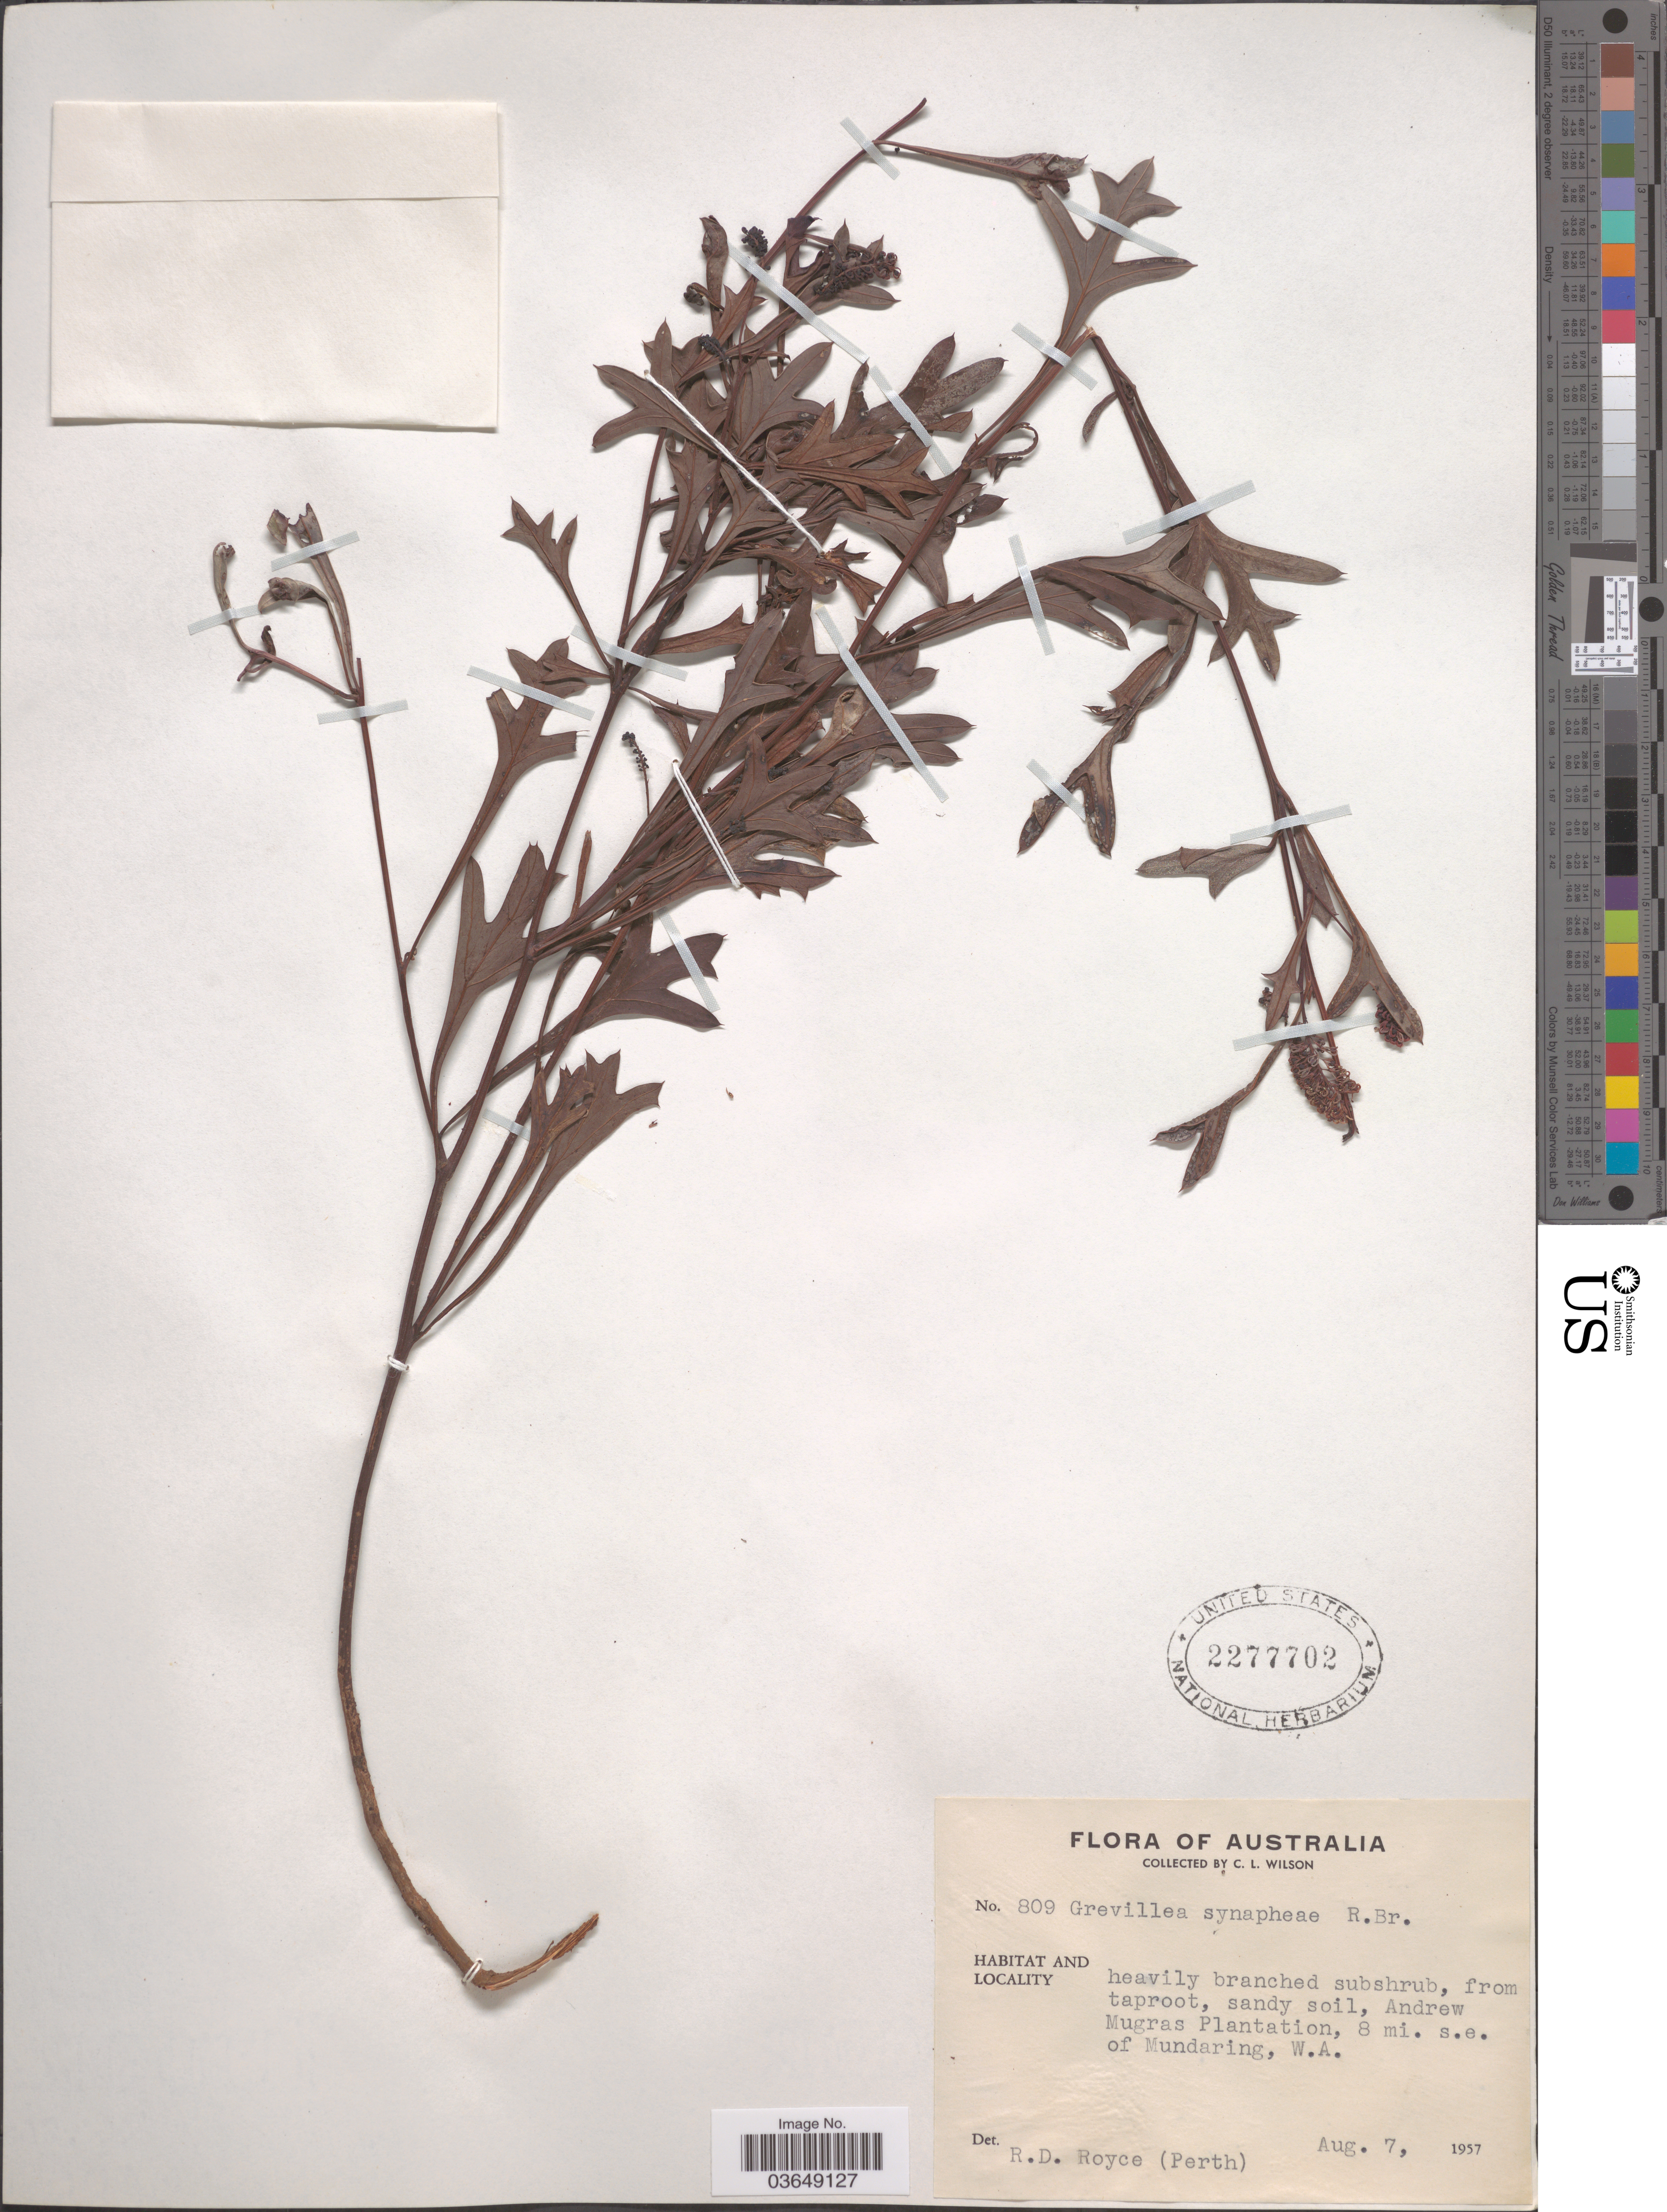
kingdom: Plantae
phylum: Tracheophyta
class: Magnoliopsida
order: Proteales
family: Proteaceae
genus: Grevillea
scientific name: Grevillea synapheae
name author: R. Br.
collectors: C. L. Wilson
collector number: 809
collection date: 1957-08-07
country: Australia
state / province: Western Australia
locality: Andrew Mugras Plantation, 8 mi. s.e. of Mundaring.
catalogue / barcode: US 2277702